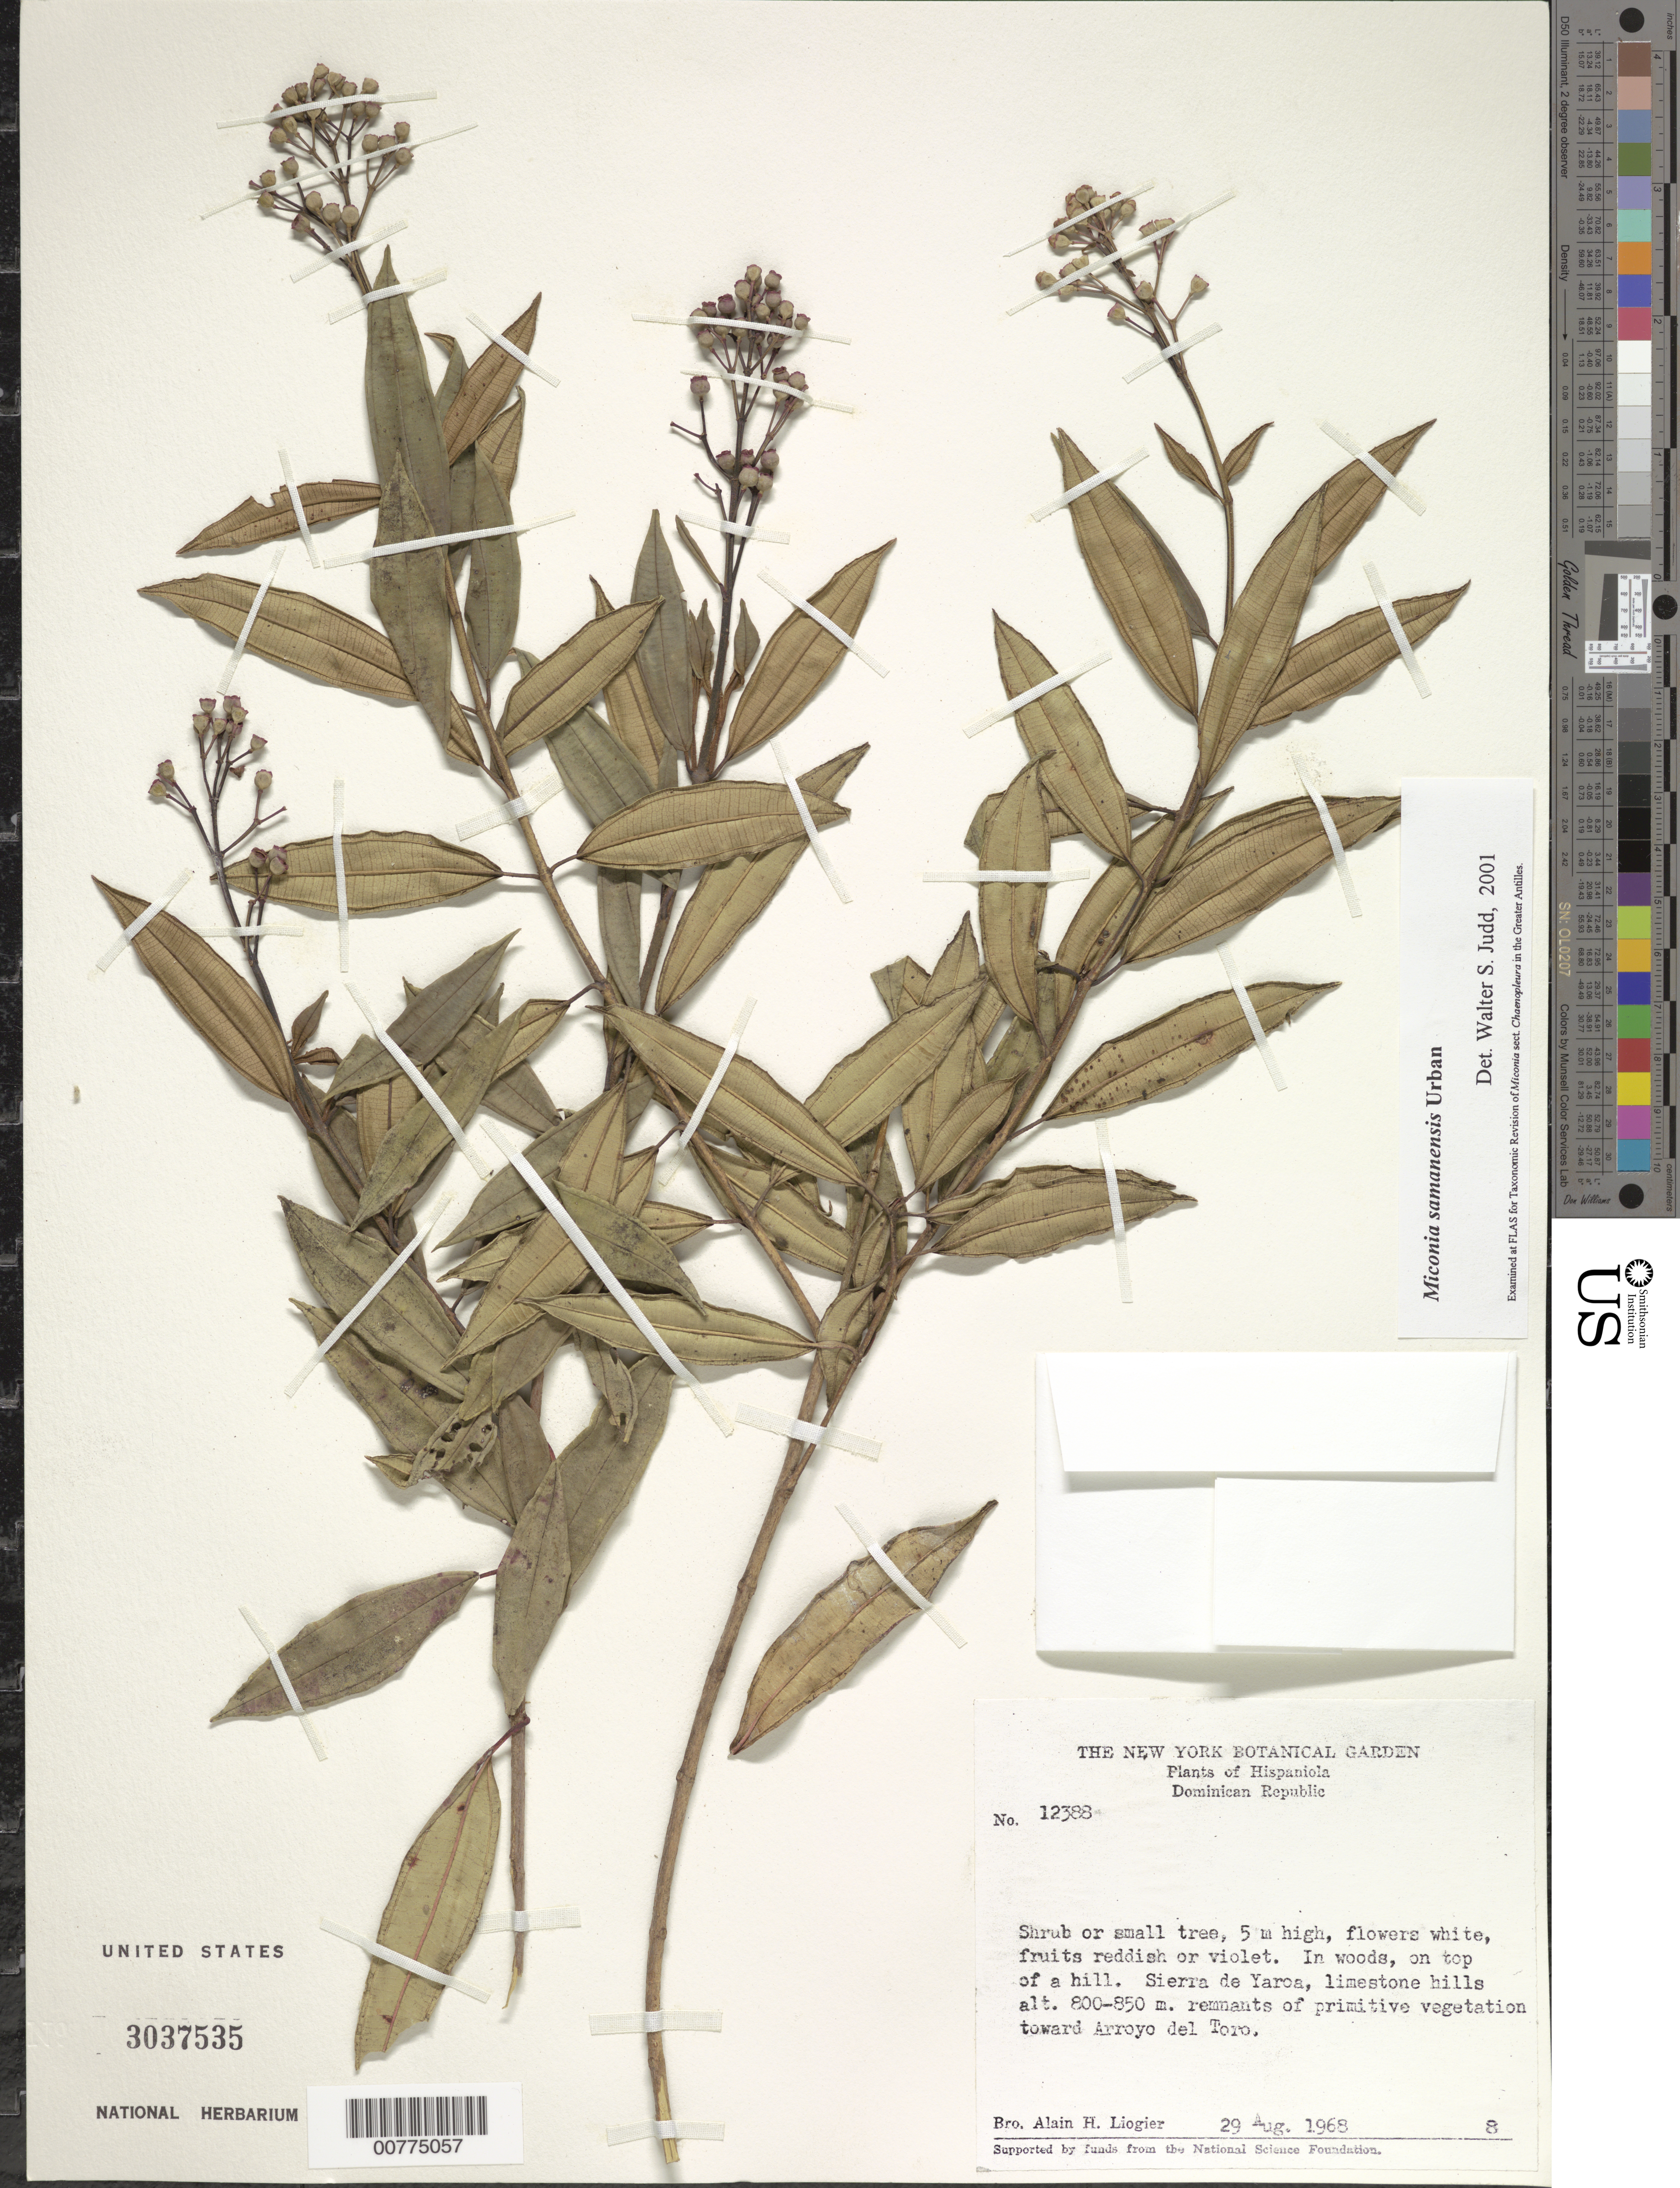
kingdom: Plantae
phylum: Tracheophyta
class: Magnoliopsida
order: Myrtales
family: Melastomataceae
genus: Miconia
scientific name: Miconia samanensis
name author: Urb.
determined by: Judd, Walter S.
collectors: A. H. Liogier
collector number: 12388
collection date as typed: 29 Aug 1968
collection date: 1968-08-29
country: Dominican Republic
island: Hispaniola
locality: Sierra de Yaroa, toward Arroyo del Toro.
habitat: In woods, on top of a hill, limestone hills, remanants of primitive vegetation.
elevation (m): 800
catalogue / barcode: US 3037535